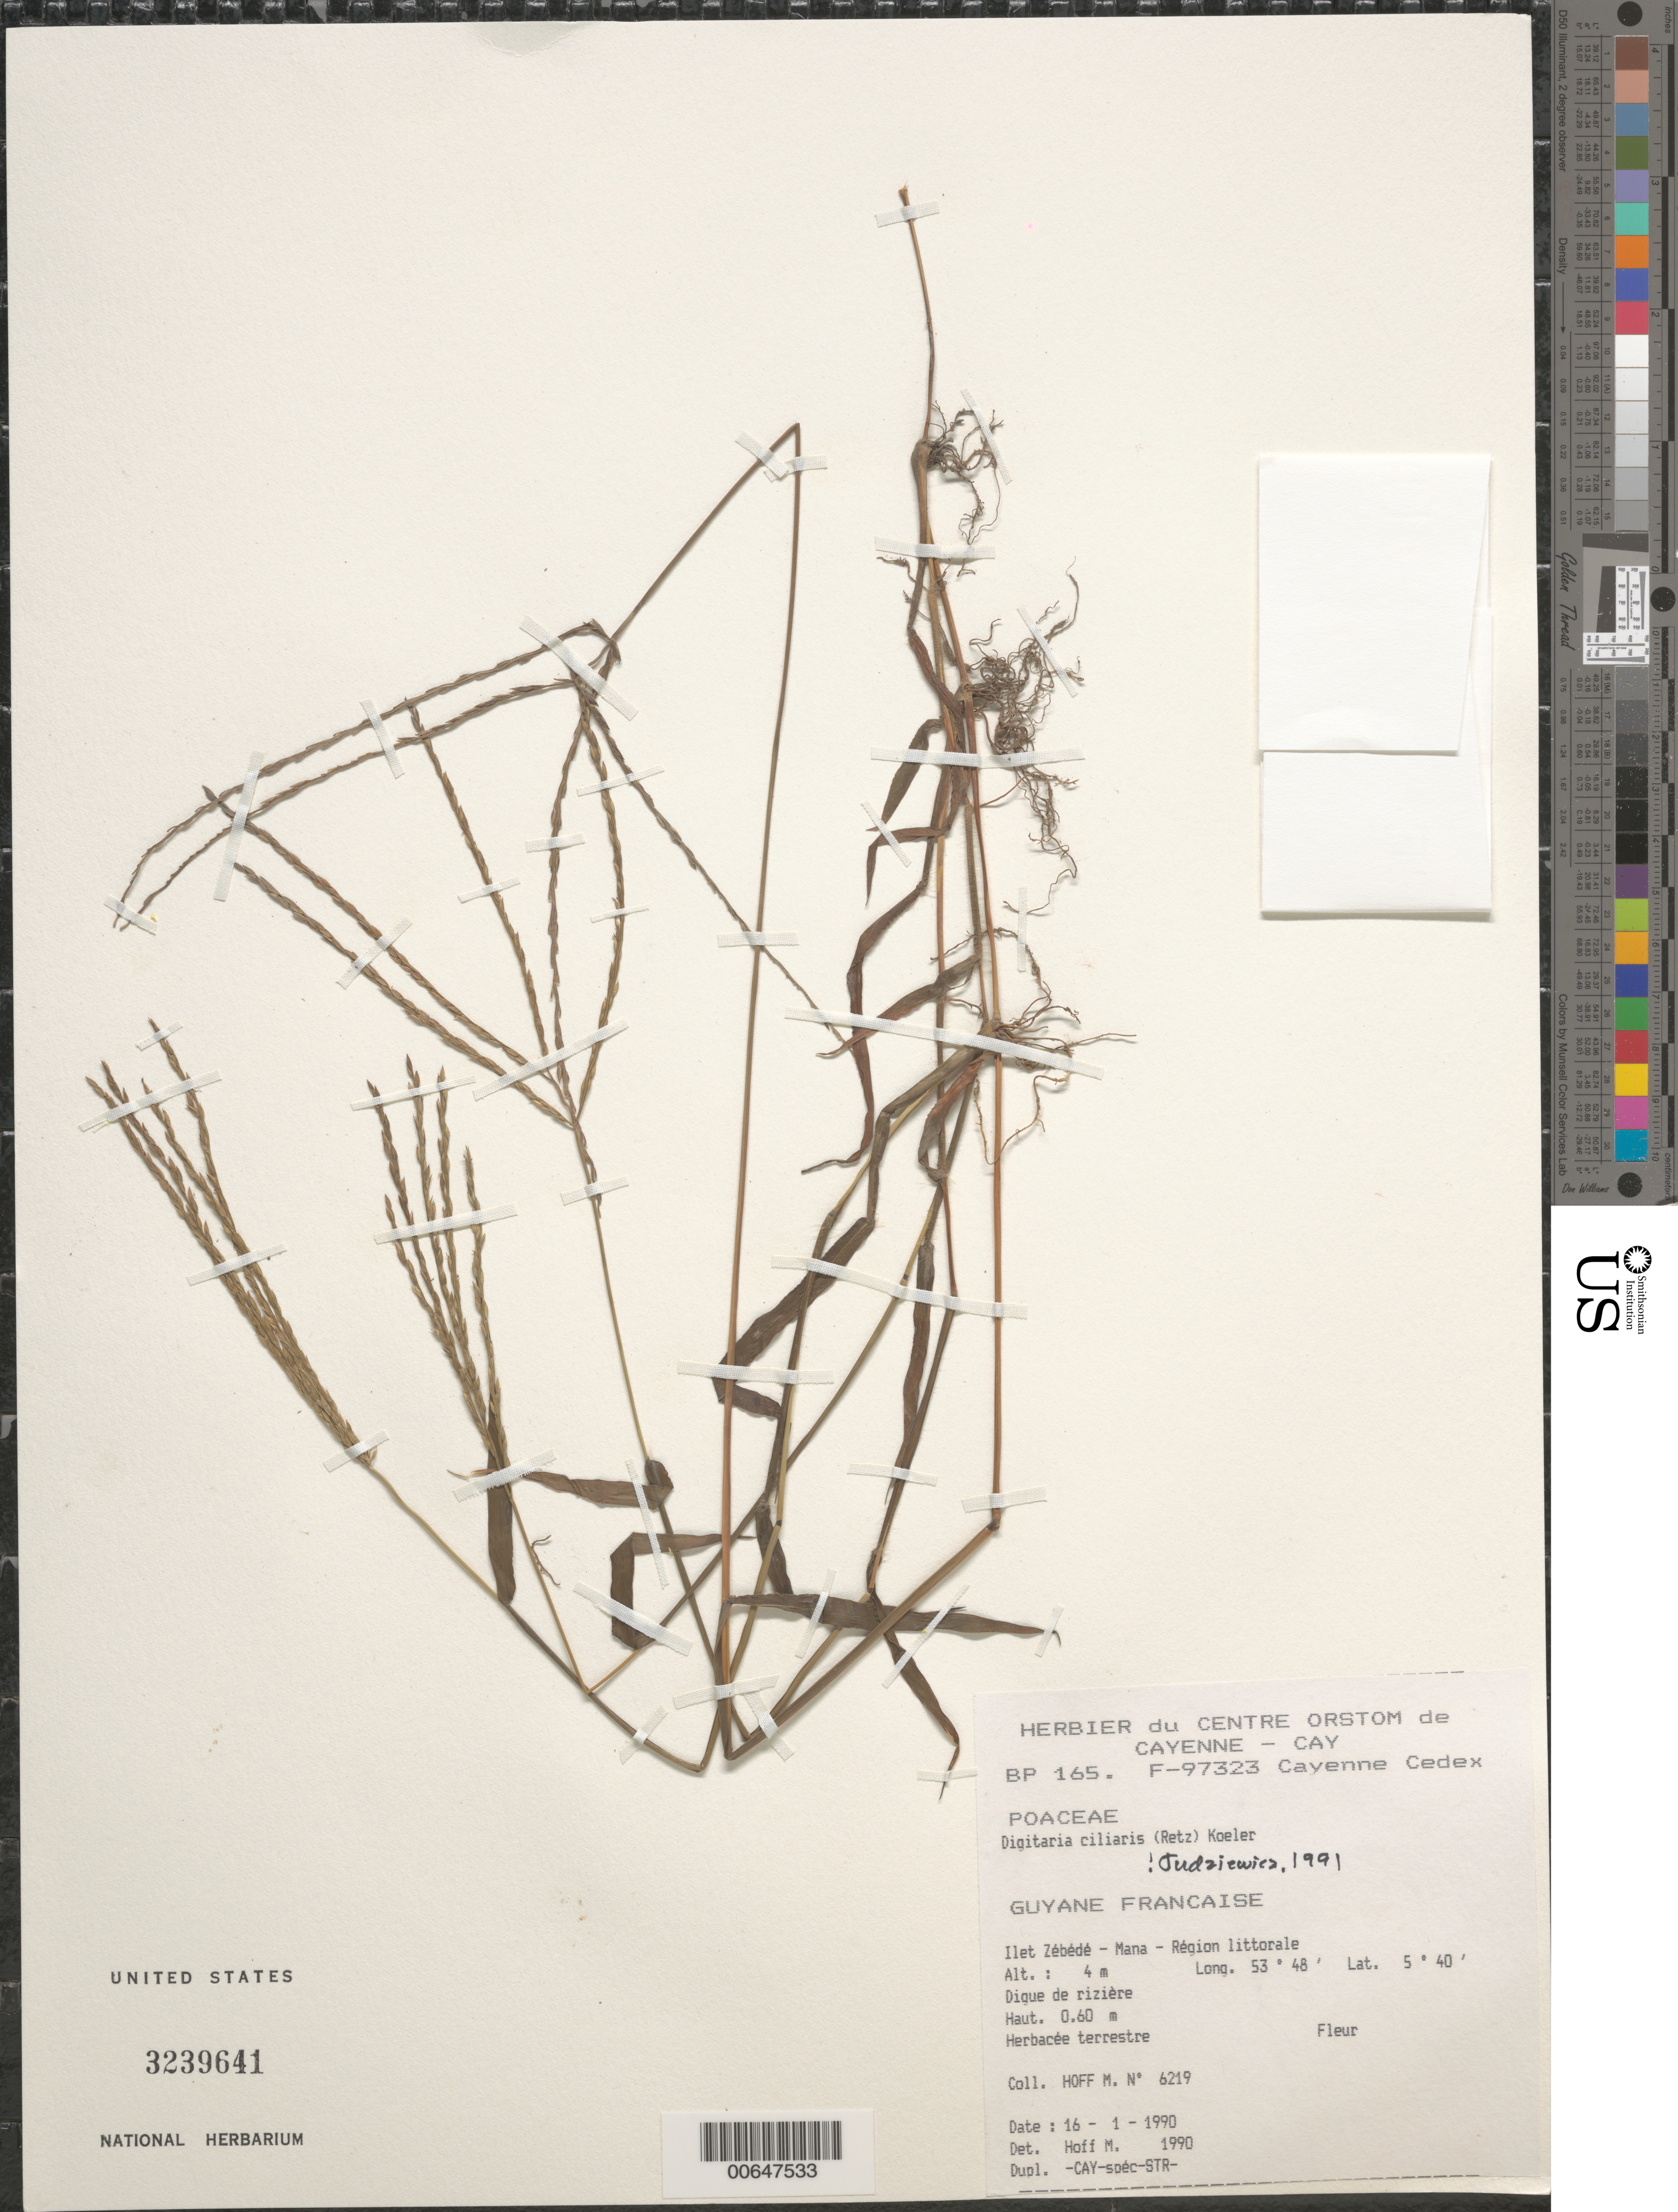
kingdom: Plantae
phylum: Tracheophyta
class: Liliopsida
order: Poales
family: Poaceae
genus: Digitaria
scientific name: Digitaria ciliaris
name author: (Retz.) Koeler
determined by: Judziewicz, E. J.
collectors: M. Hoff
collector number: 6219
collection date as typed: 16-Jan-90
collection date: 1990-01-16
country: French Guiana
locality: Ilet Zébédé, Mana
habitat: Region littoral Dique de rizié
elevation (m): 4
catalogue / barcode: US 3239641